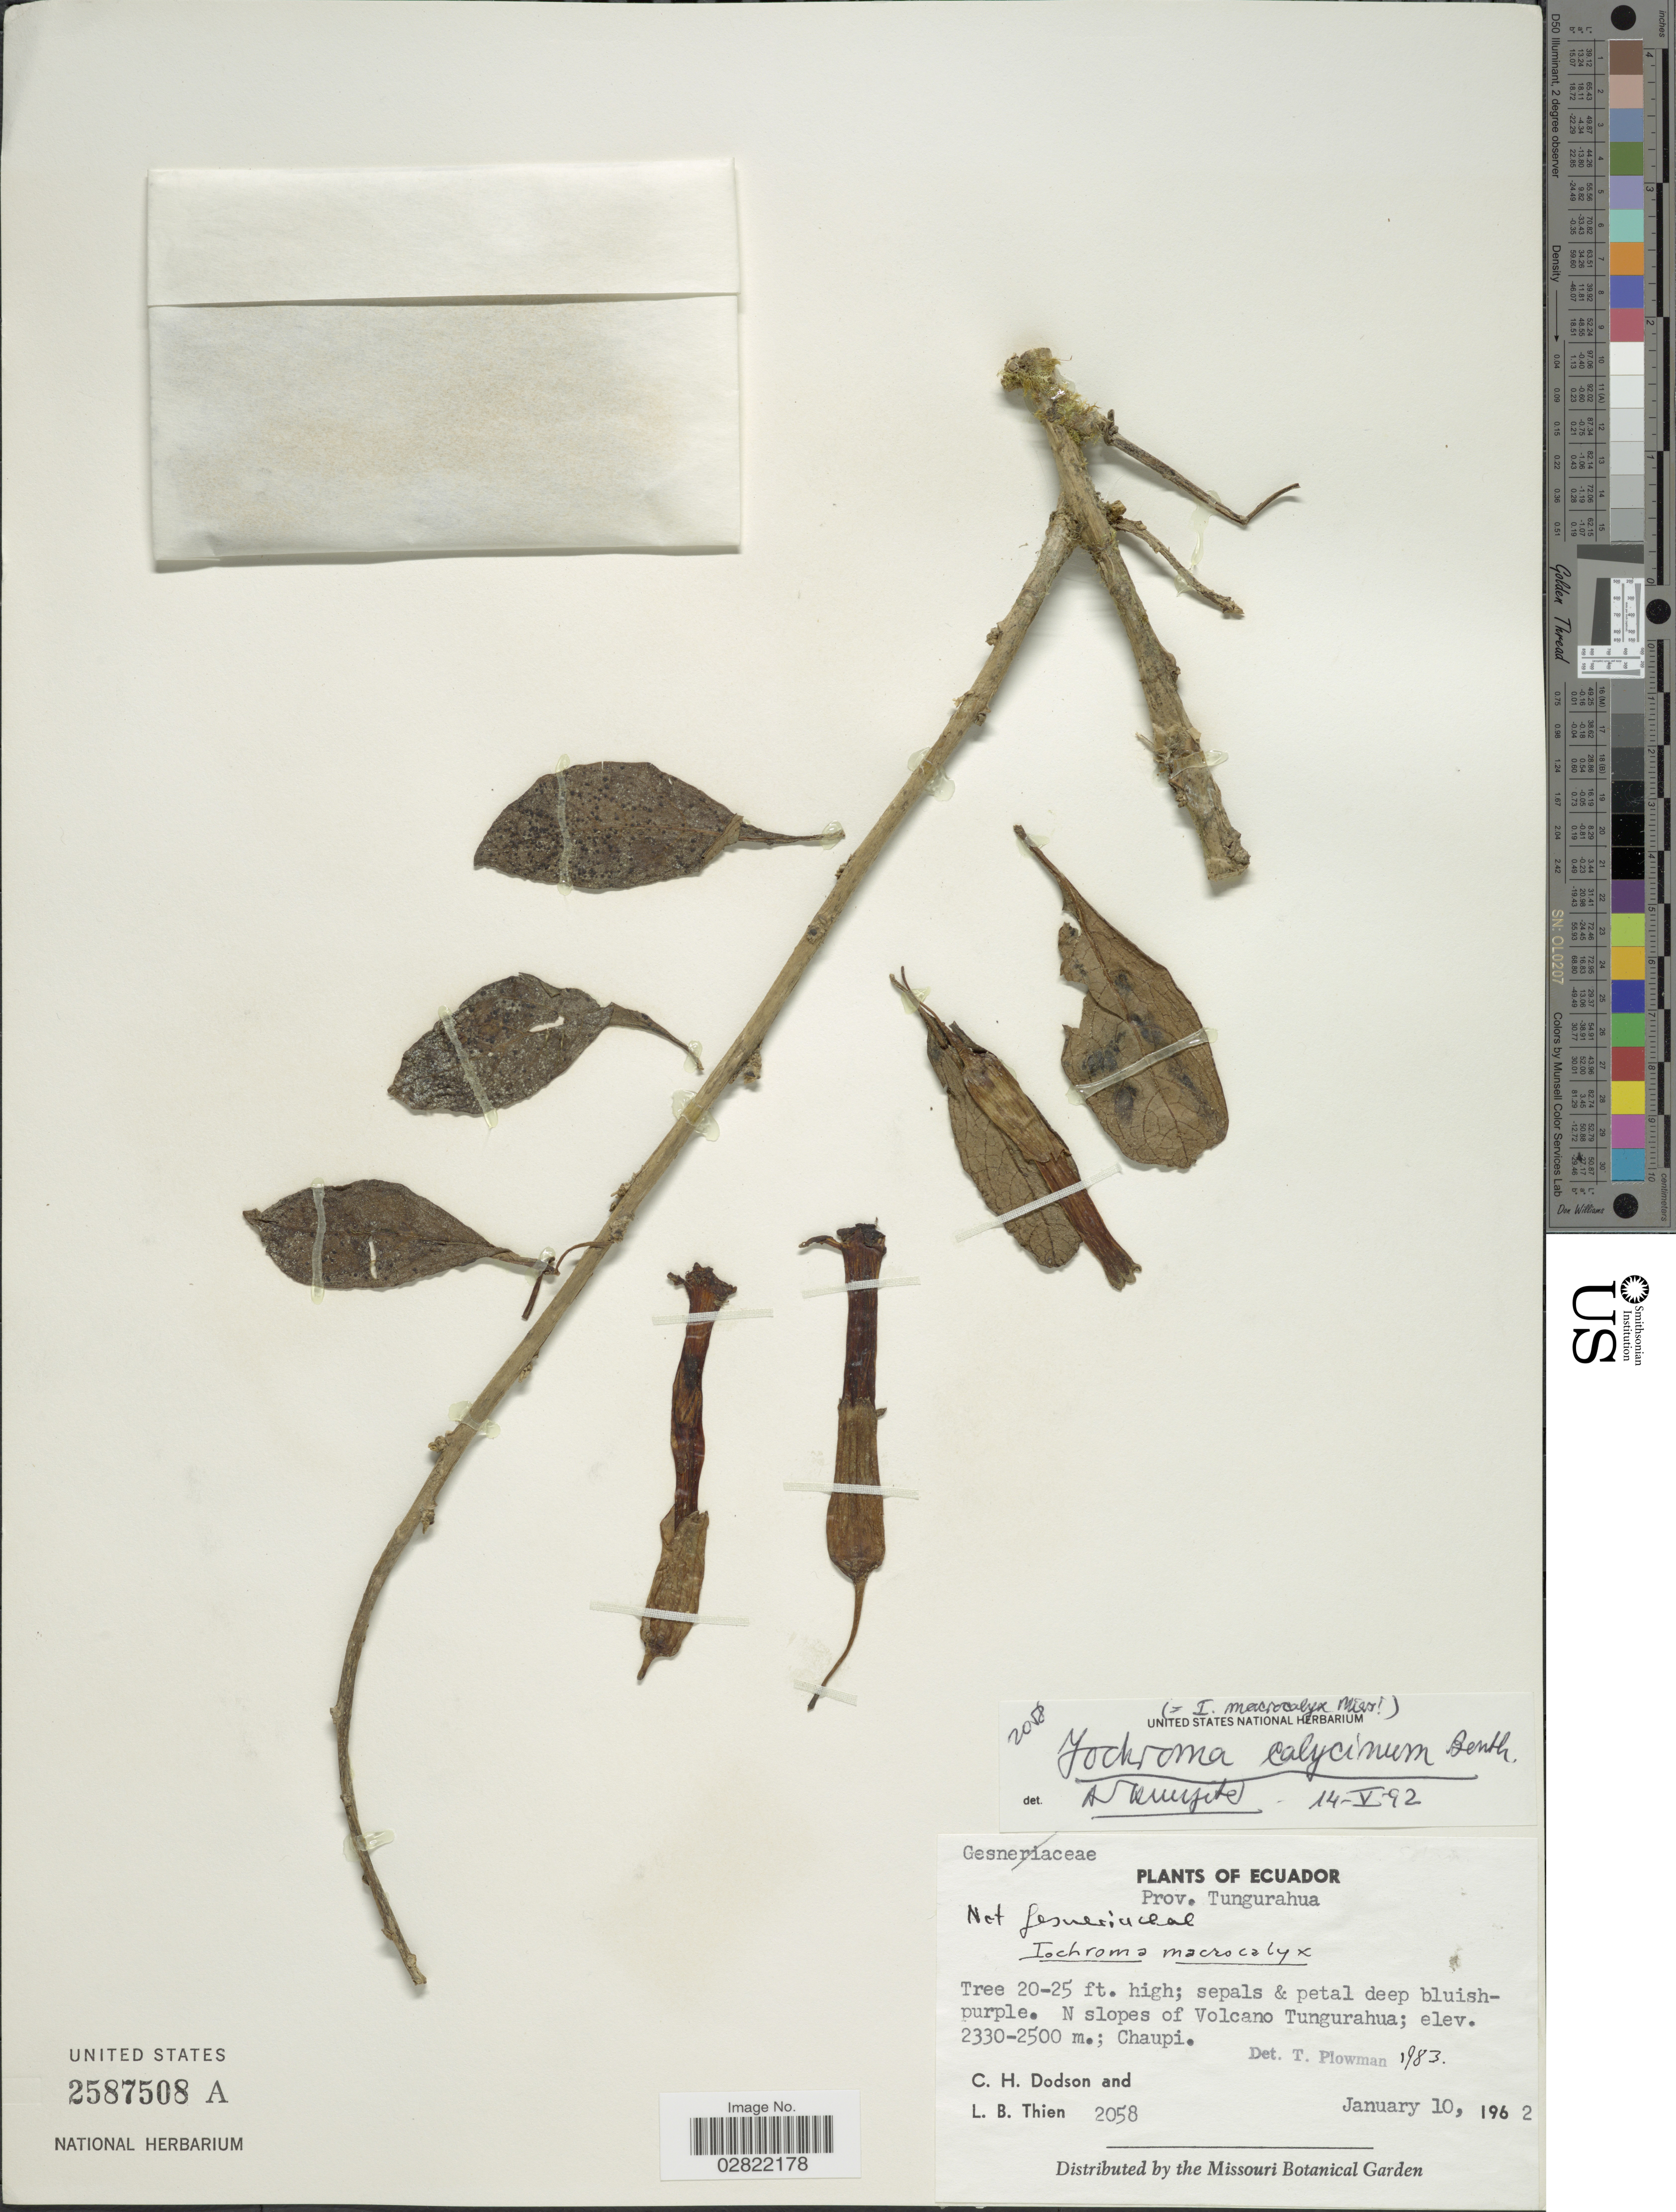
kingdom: Plantae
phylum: Tracheophyta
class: Magnoliopsida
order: Solanales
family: Solanaceae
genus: Iochroma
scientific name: Iochroma calycina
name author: Benth.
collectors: C. H. Dodson & L. Thien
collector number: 2058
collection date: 1962-01-10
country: Ecuador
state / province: Tungurahua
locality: Prov. Tungurahua, N slopes of Volcano Tungurahua, Chaupi.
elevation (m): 2330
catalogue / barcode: US 2587508A